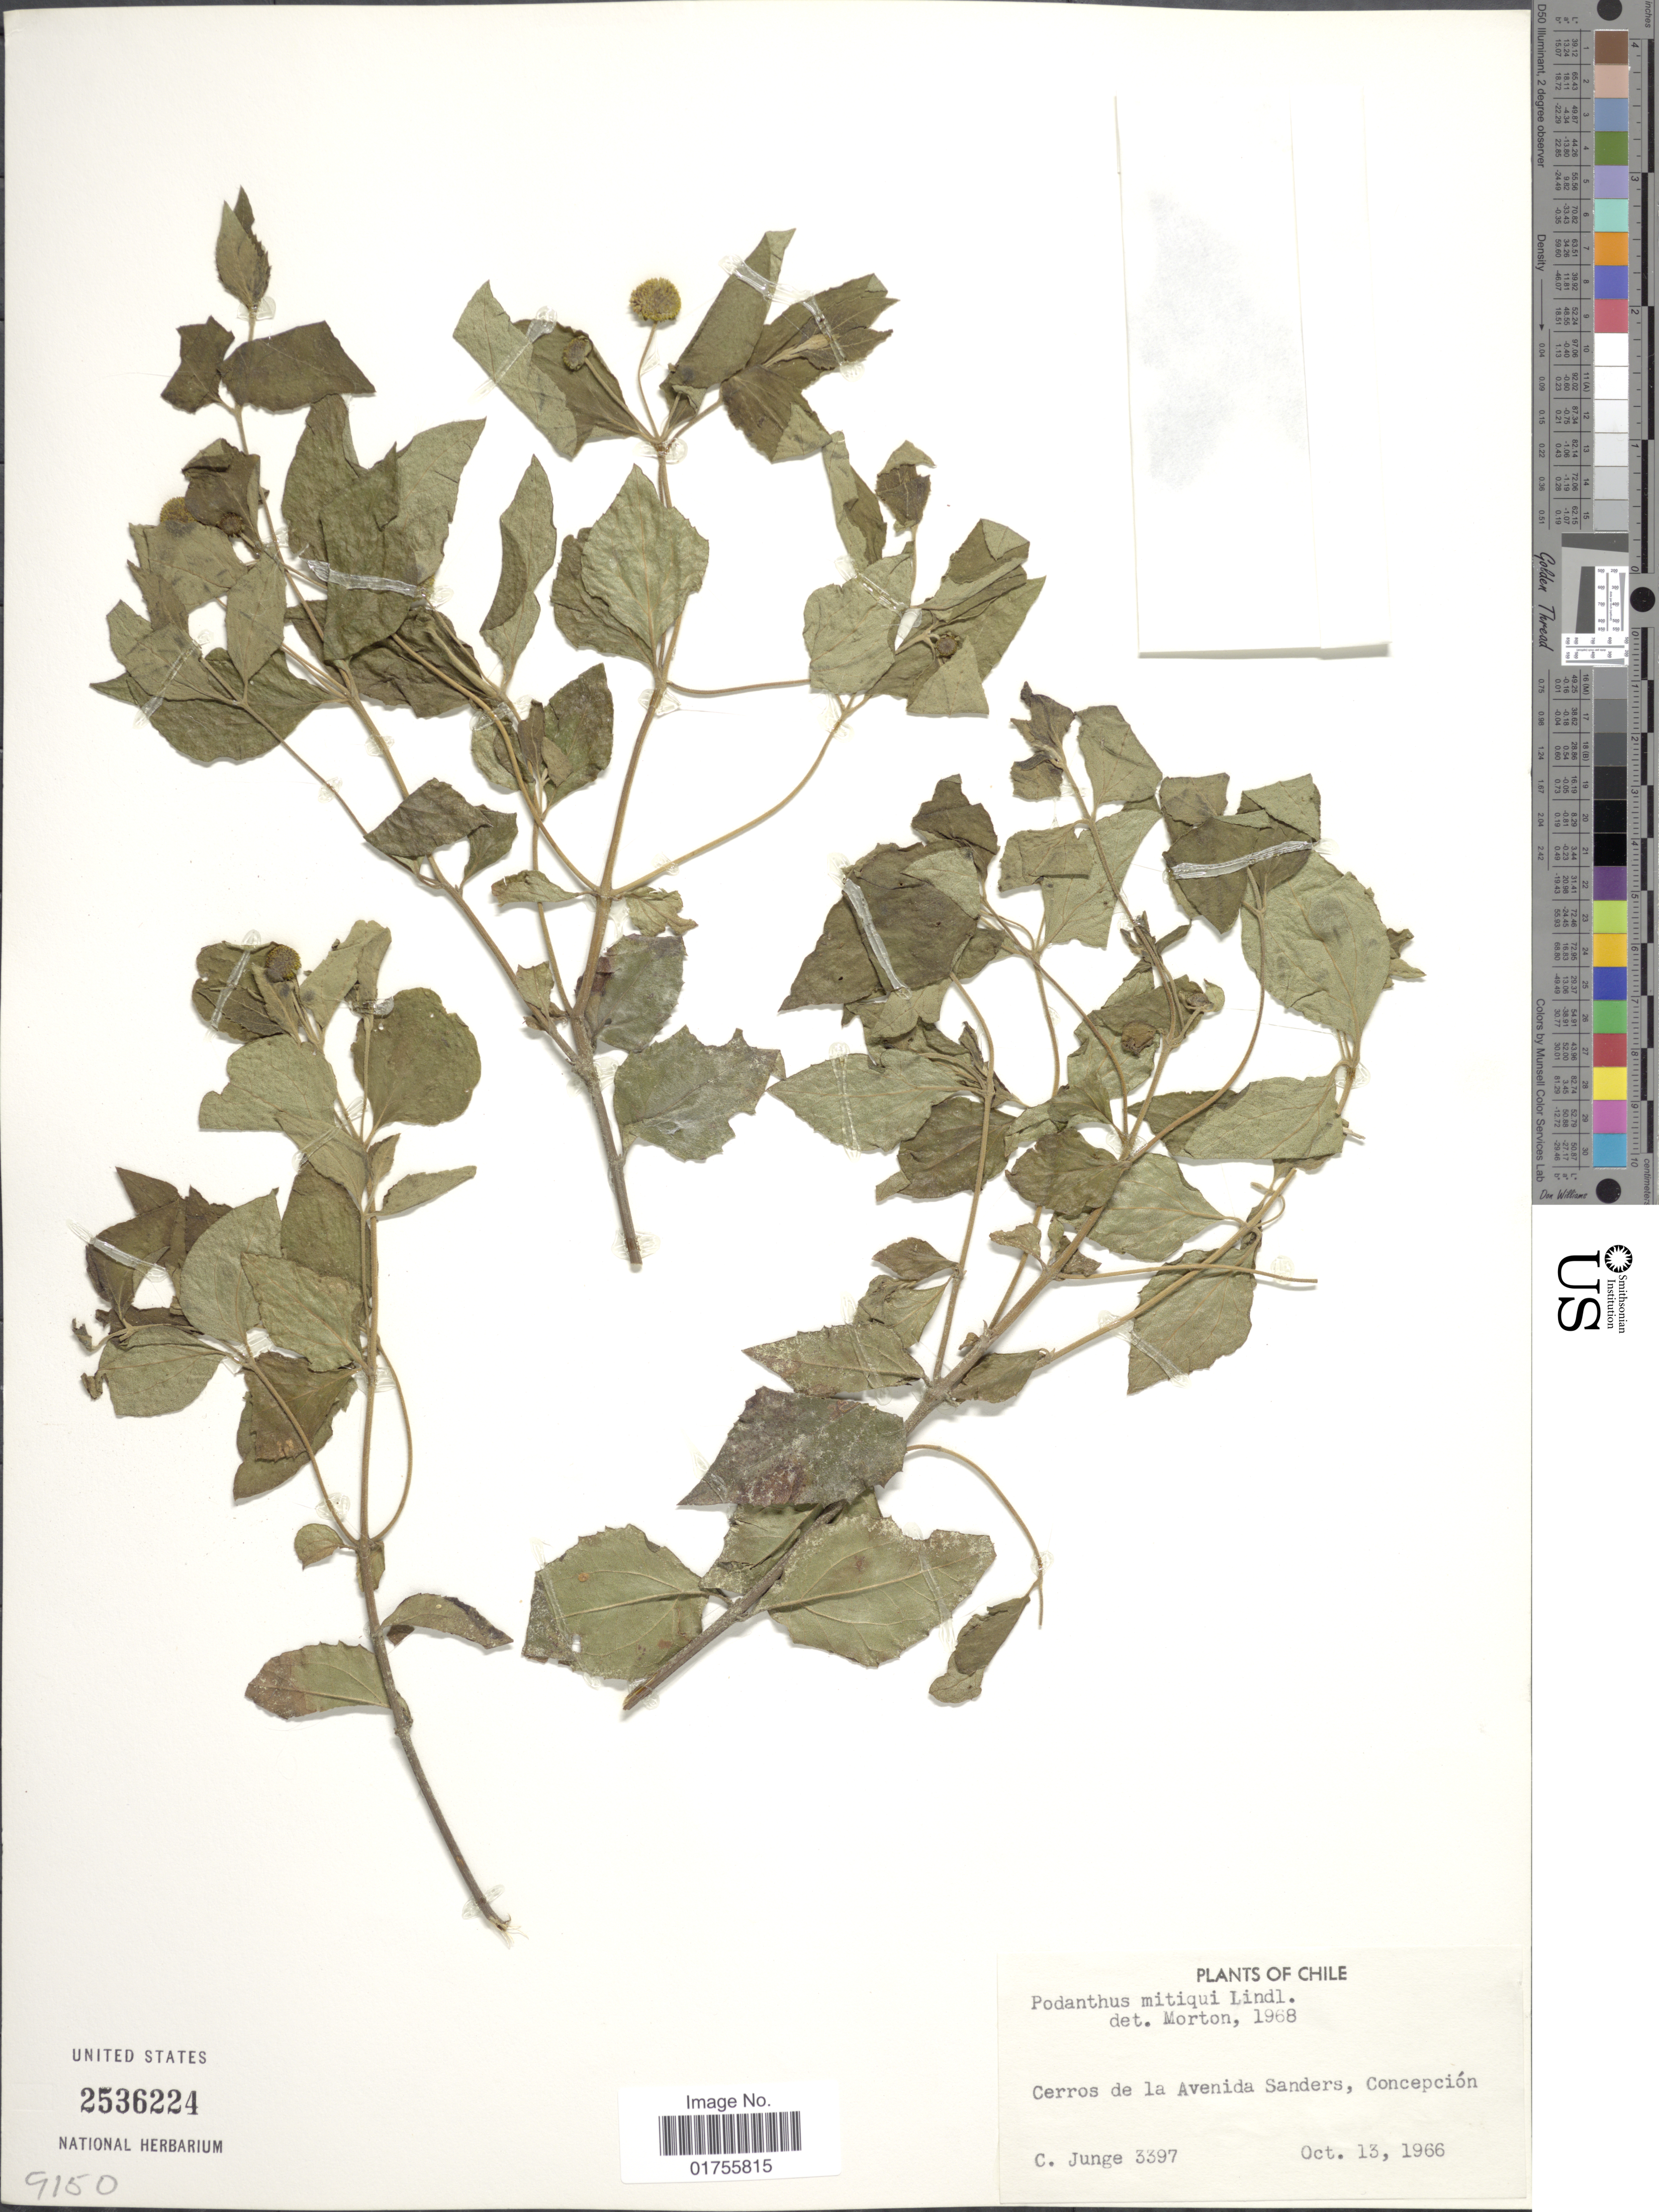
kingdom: Plantae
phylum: Tracheophyta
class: Magnoliopsida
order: Asterales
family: Asteraceae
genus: Podanthus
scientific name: Podanthus mitiqui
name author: Lindl.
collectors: C. Junge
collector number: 3397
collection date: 1966-10-13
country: Chile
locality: Cerros de la Avenida Sanders, Concepción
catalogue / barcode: US 2536224